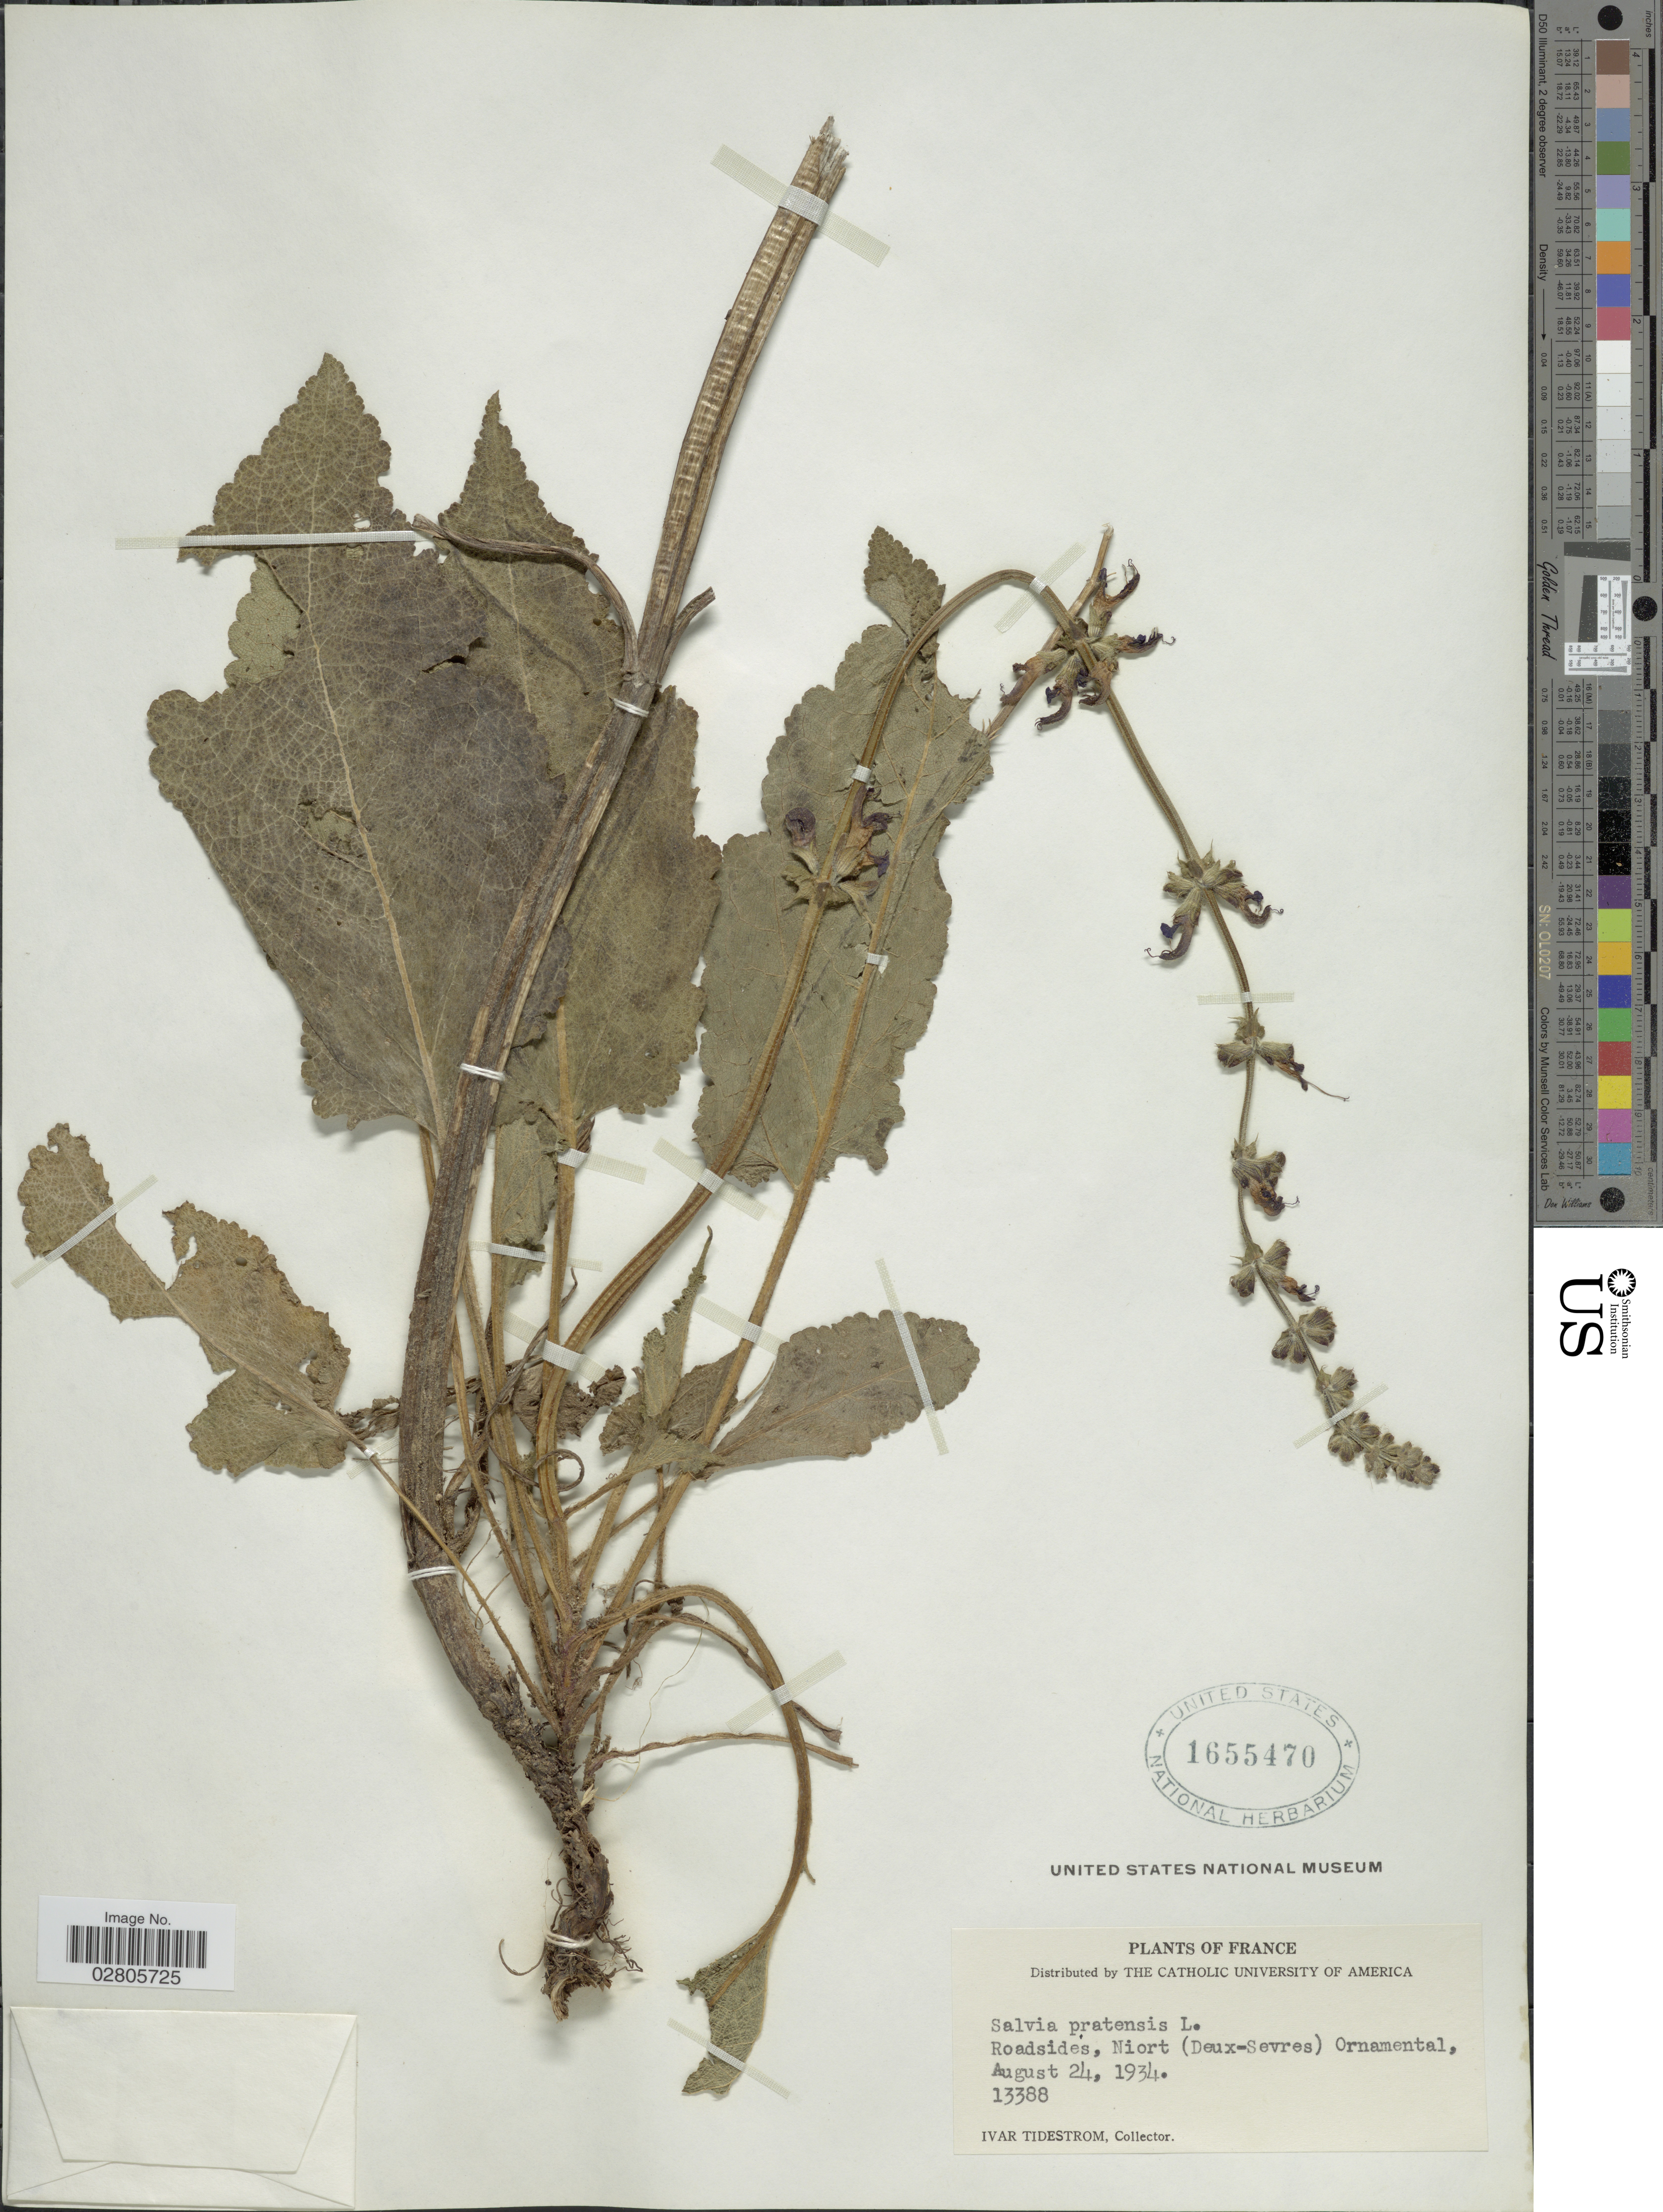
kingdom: Plantae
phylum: Tracheophyta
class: Magnoliopsida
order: Lamiales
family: Lamiaceae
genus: Salvia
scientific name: Salvia pratensis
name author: L.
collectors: I. F. Tidestrom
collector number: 13388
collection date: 1934-08-24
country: France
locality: Roadsides, Niort (Deux-Sevres) Ornamental.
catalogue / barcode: US 1655470